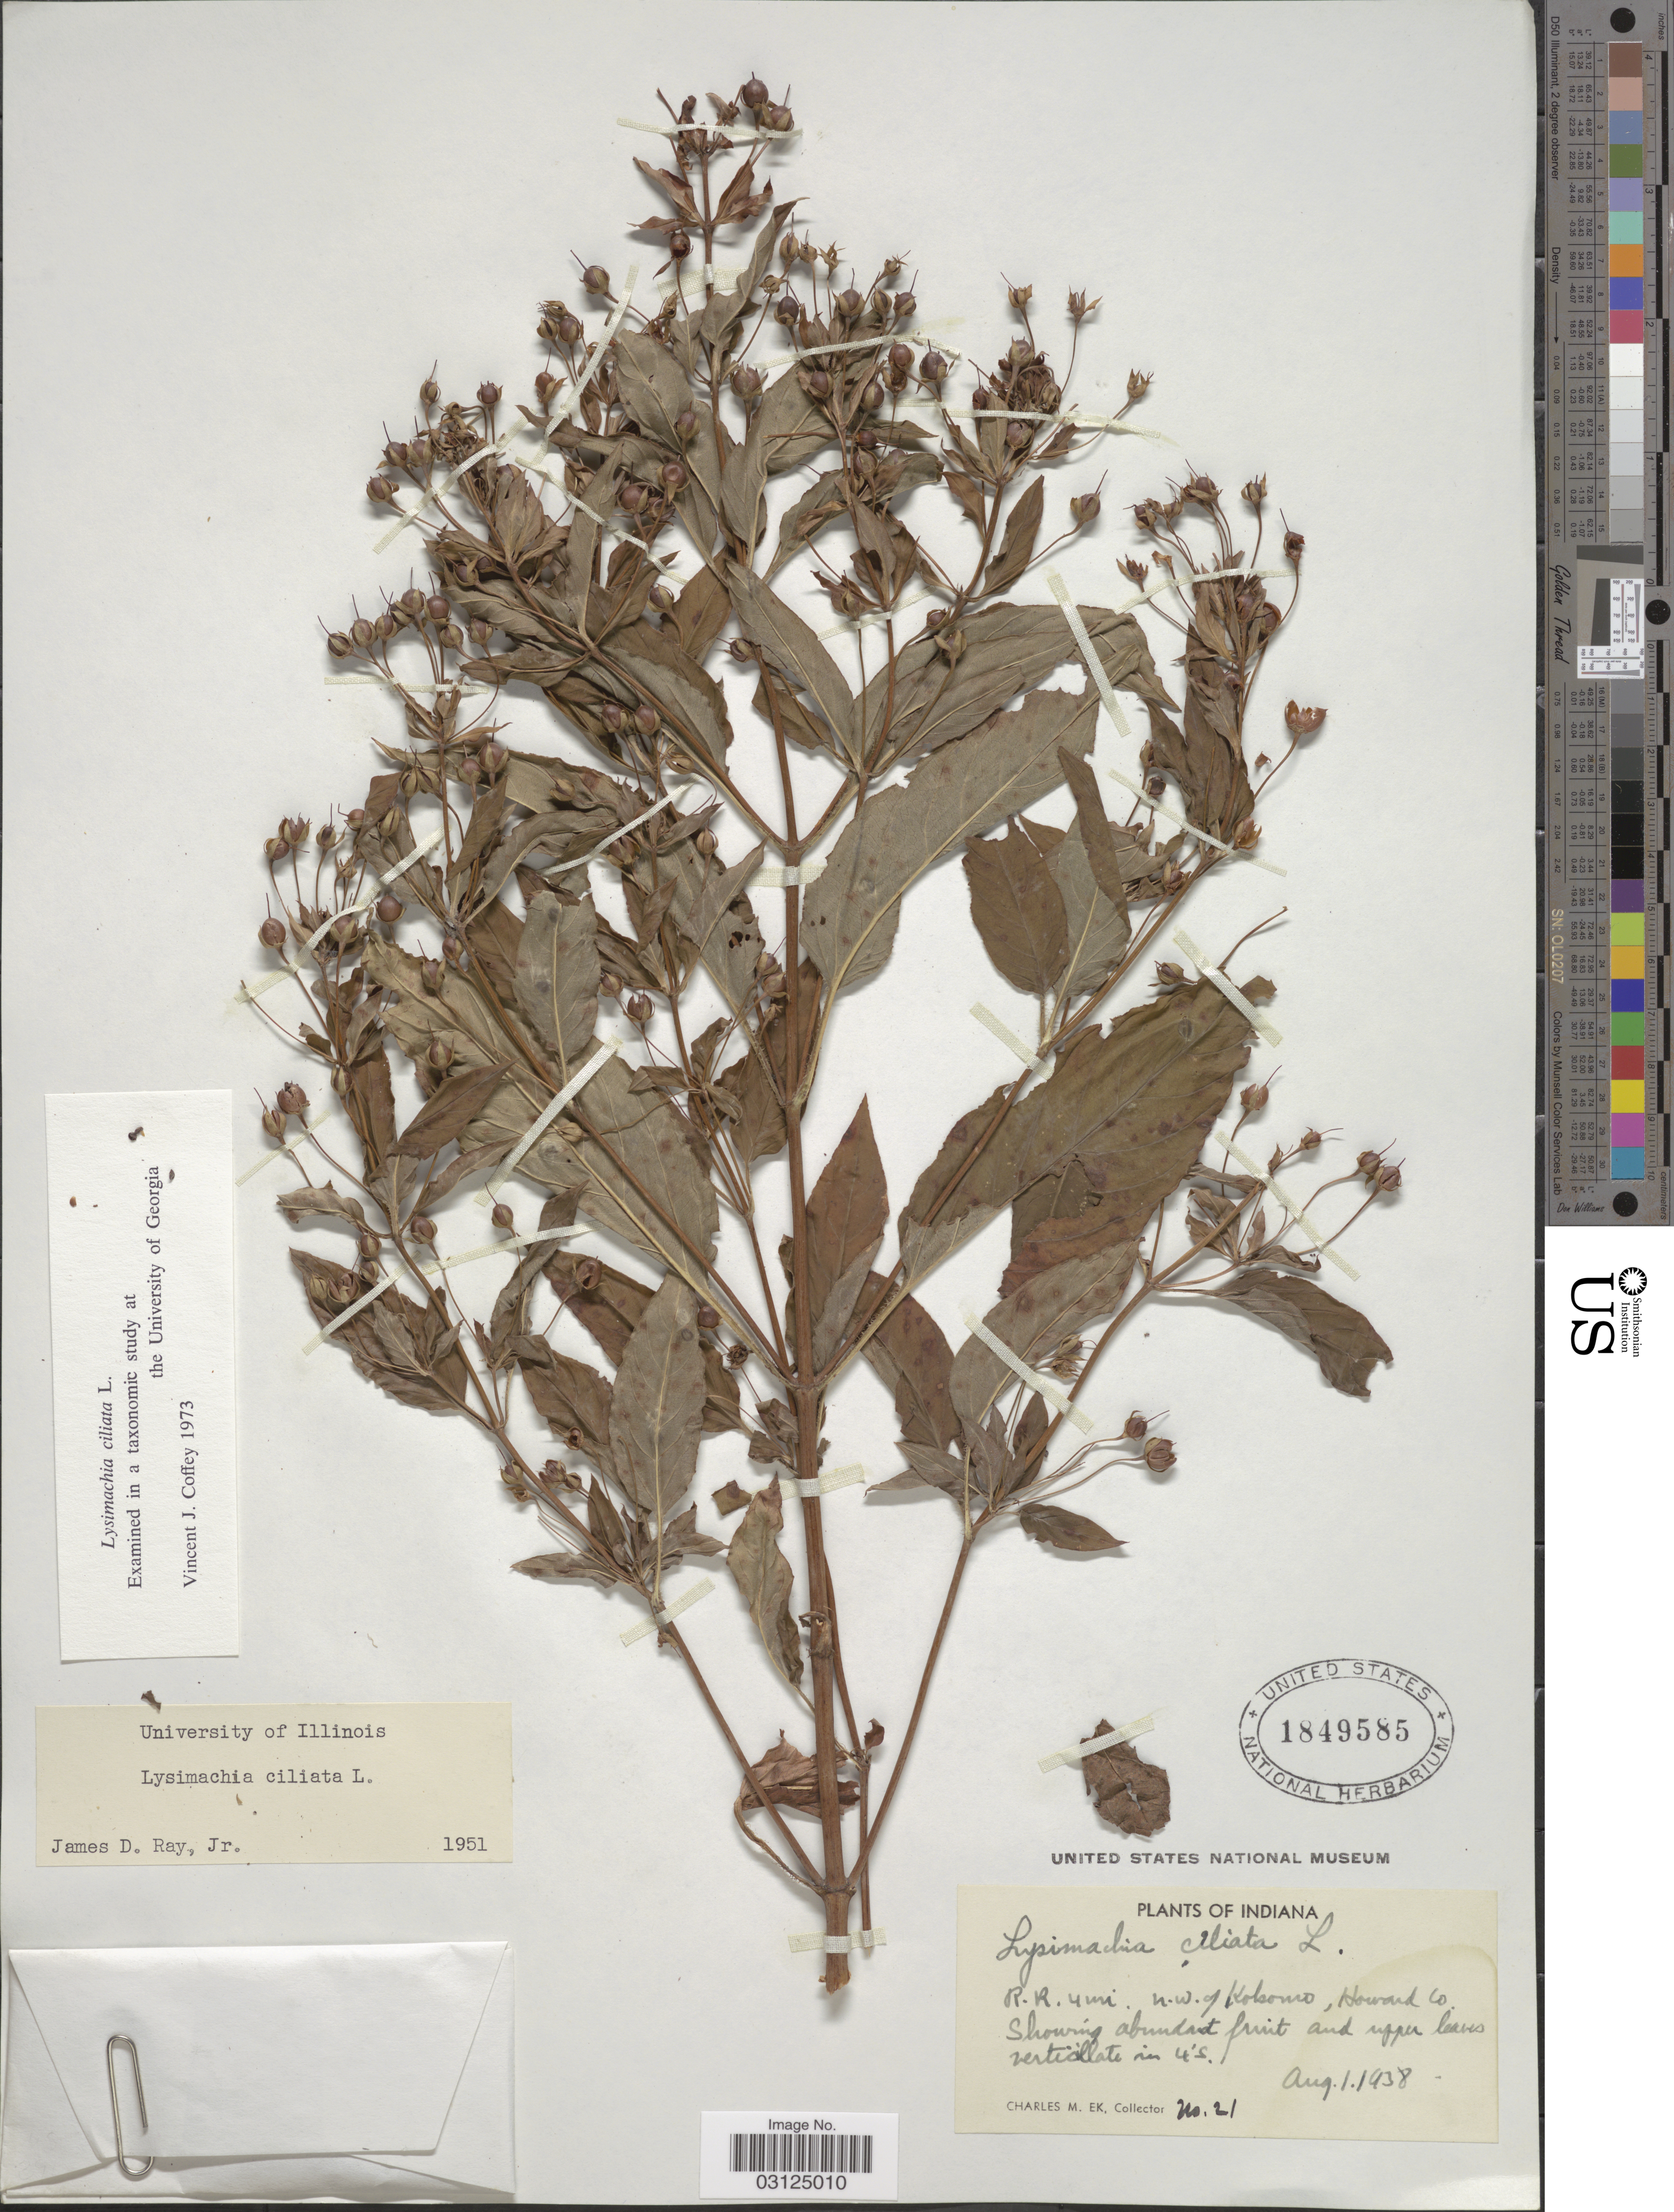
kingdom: Plantae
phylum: Tracheophyta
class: Magnoliopsida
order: Ericales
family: Primulaceae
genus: Lysimachia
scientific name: Lysimachia ciliata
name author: L.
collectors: C. Ek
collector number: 21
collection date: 1938-08-01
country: United States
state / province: Indiana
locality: R.R. 4 mi. N.W of Kolsomo, Howard Co.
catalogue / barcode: US 1849585